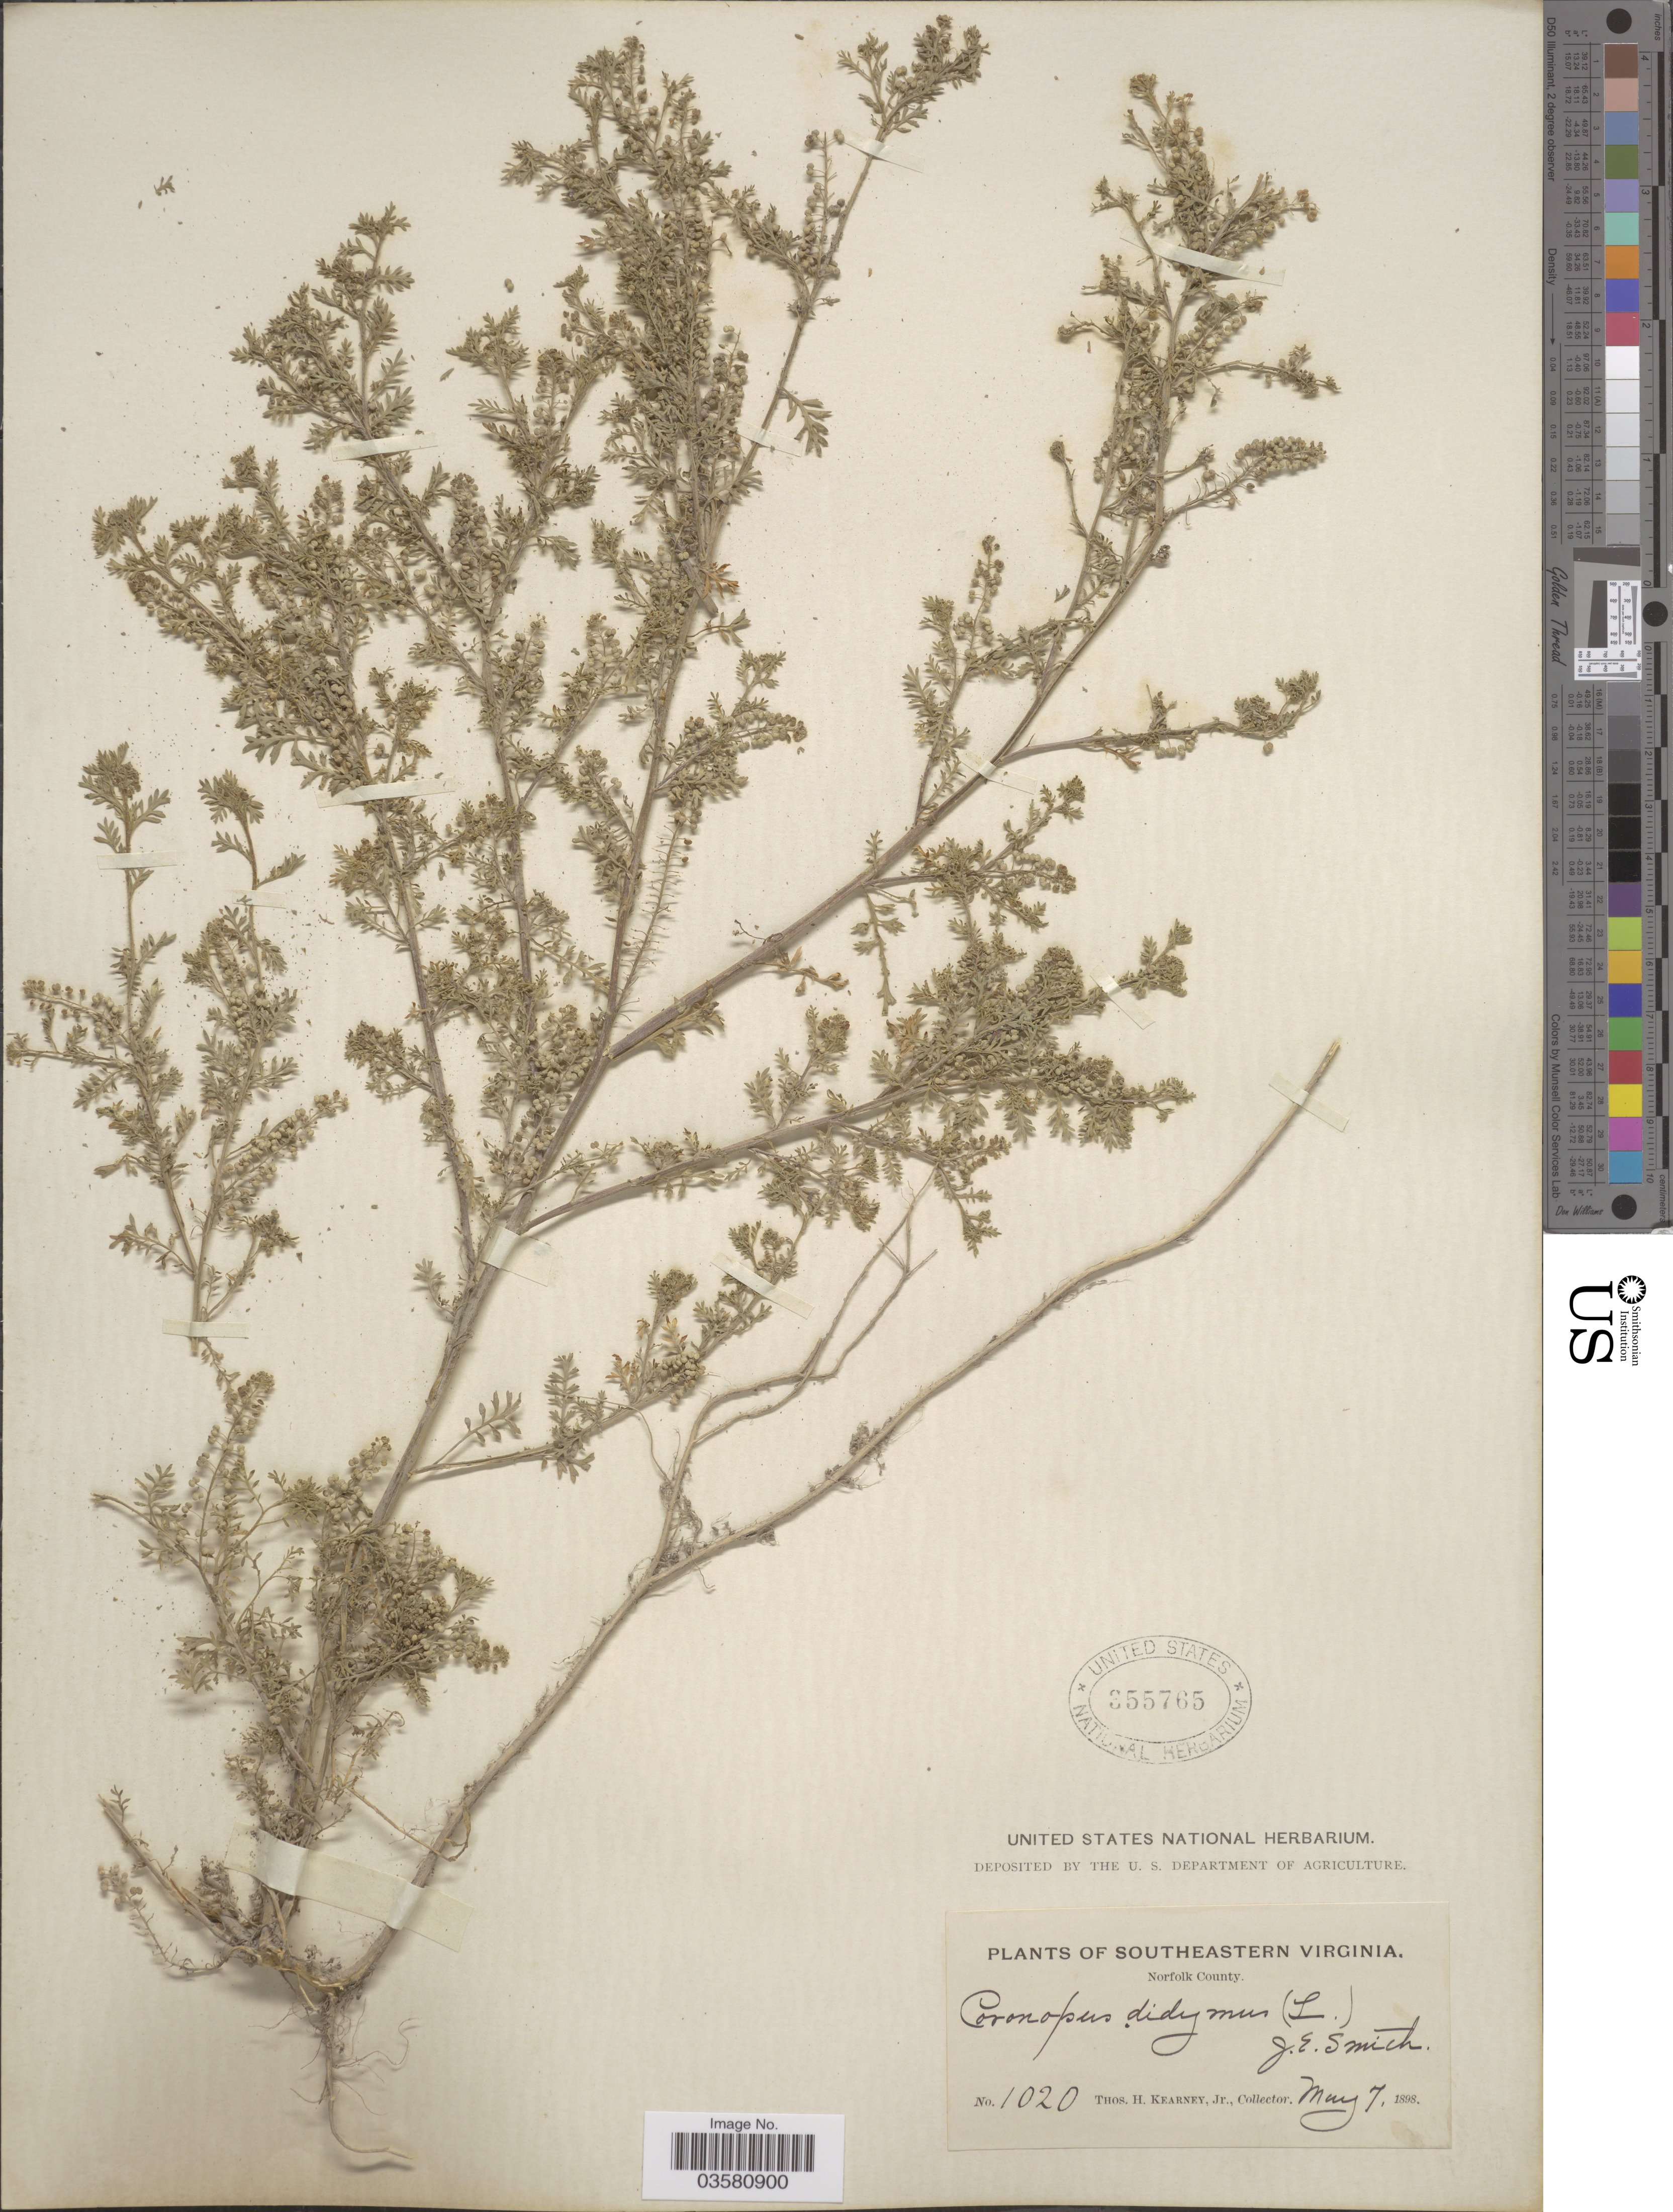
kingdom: Plantae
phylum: Tracheophyta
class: Magnoliopsida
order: Brassicales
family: Brassicaceae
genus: Lepidium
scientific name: Lepidium didymum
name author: L.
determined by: Strong, M. T., (US), Smithsonian Institution - National Museum of Natural History (UNITED STATES)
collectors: T. H. Kearney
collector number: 1020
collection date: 1898-05-07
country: United States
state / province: Virginia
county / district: City of Norfolk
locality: Southeastern Virginia. Norfolk County.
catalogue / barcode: US 355765